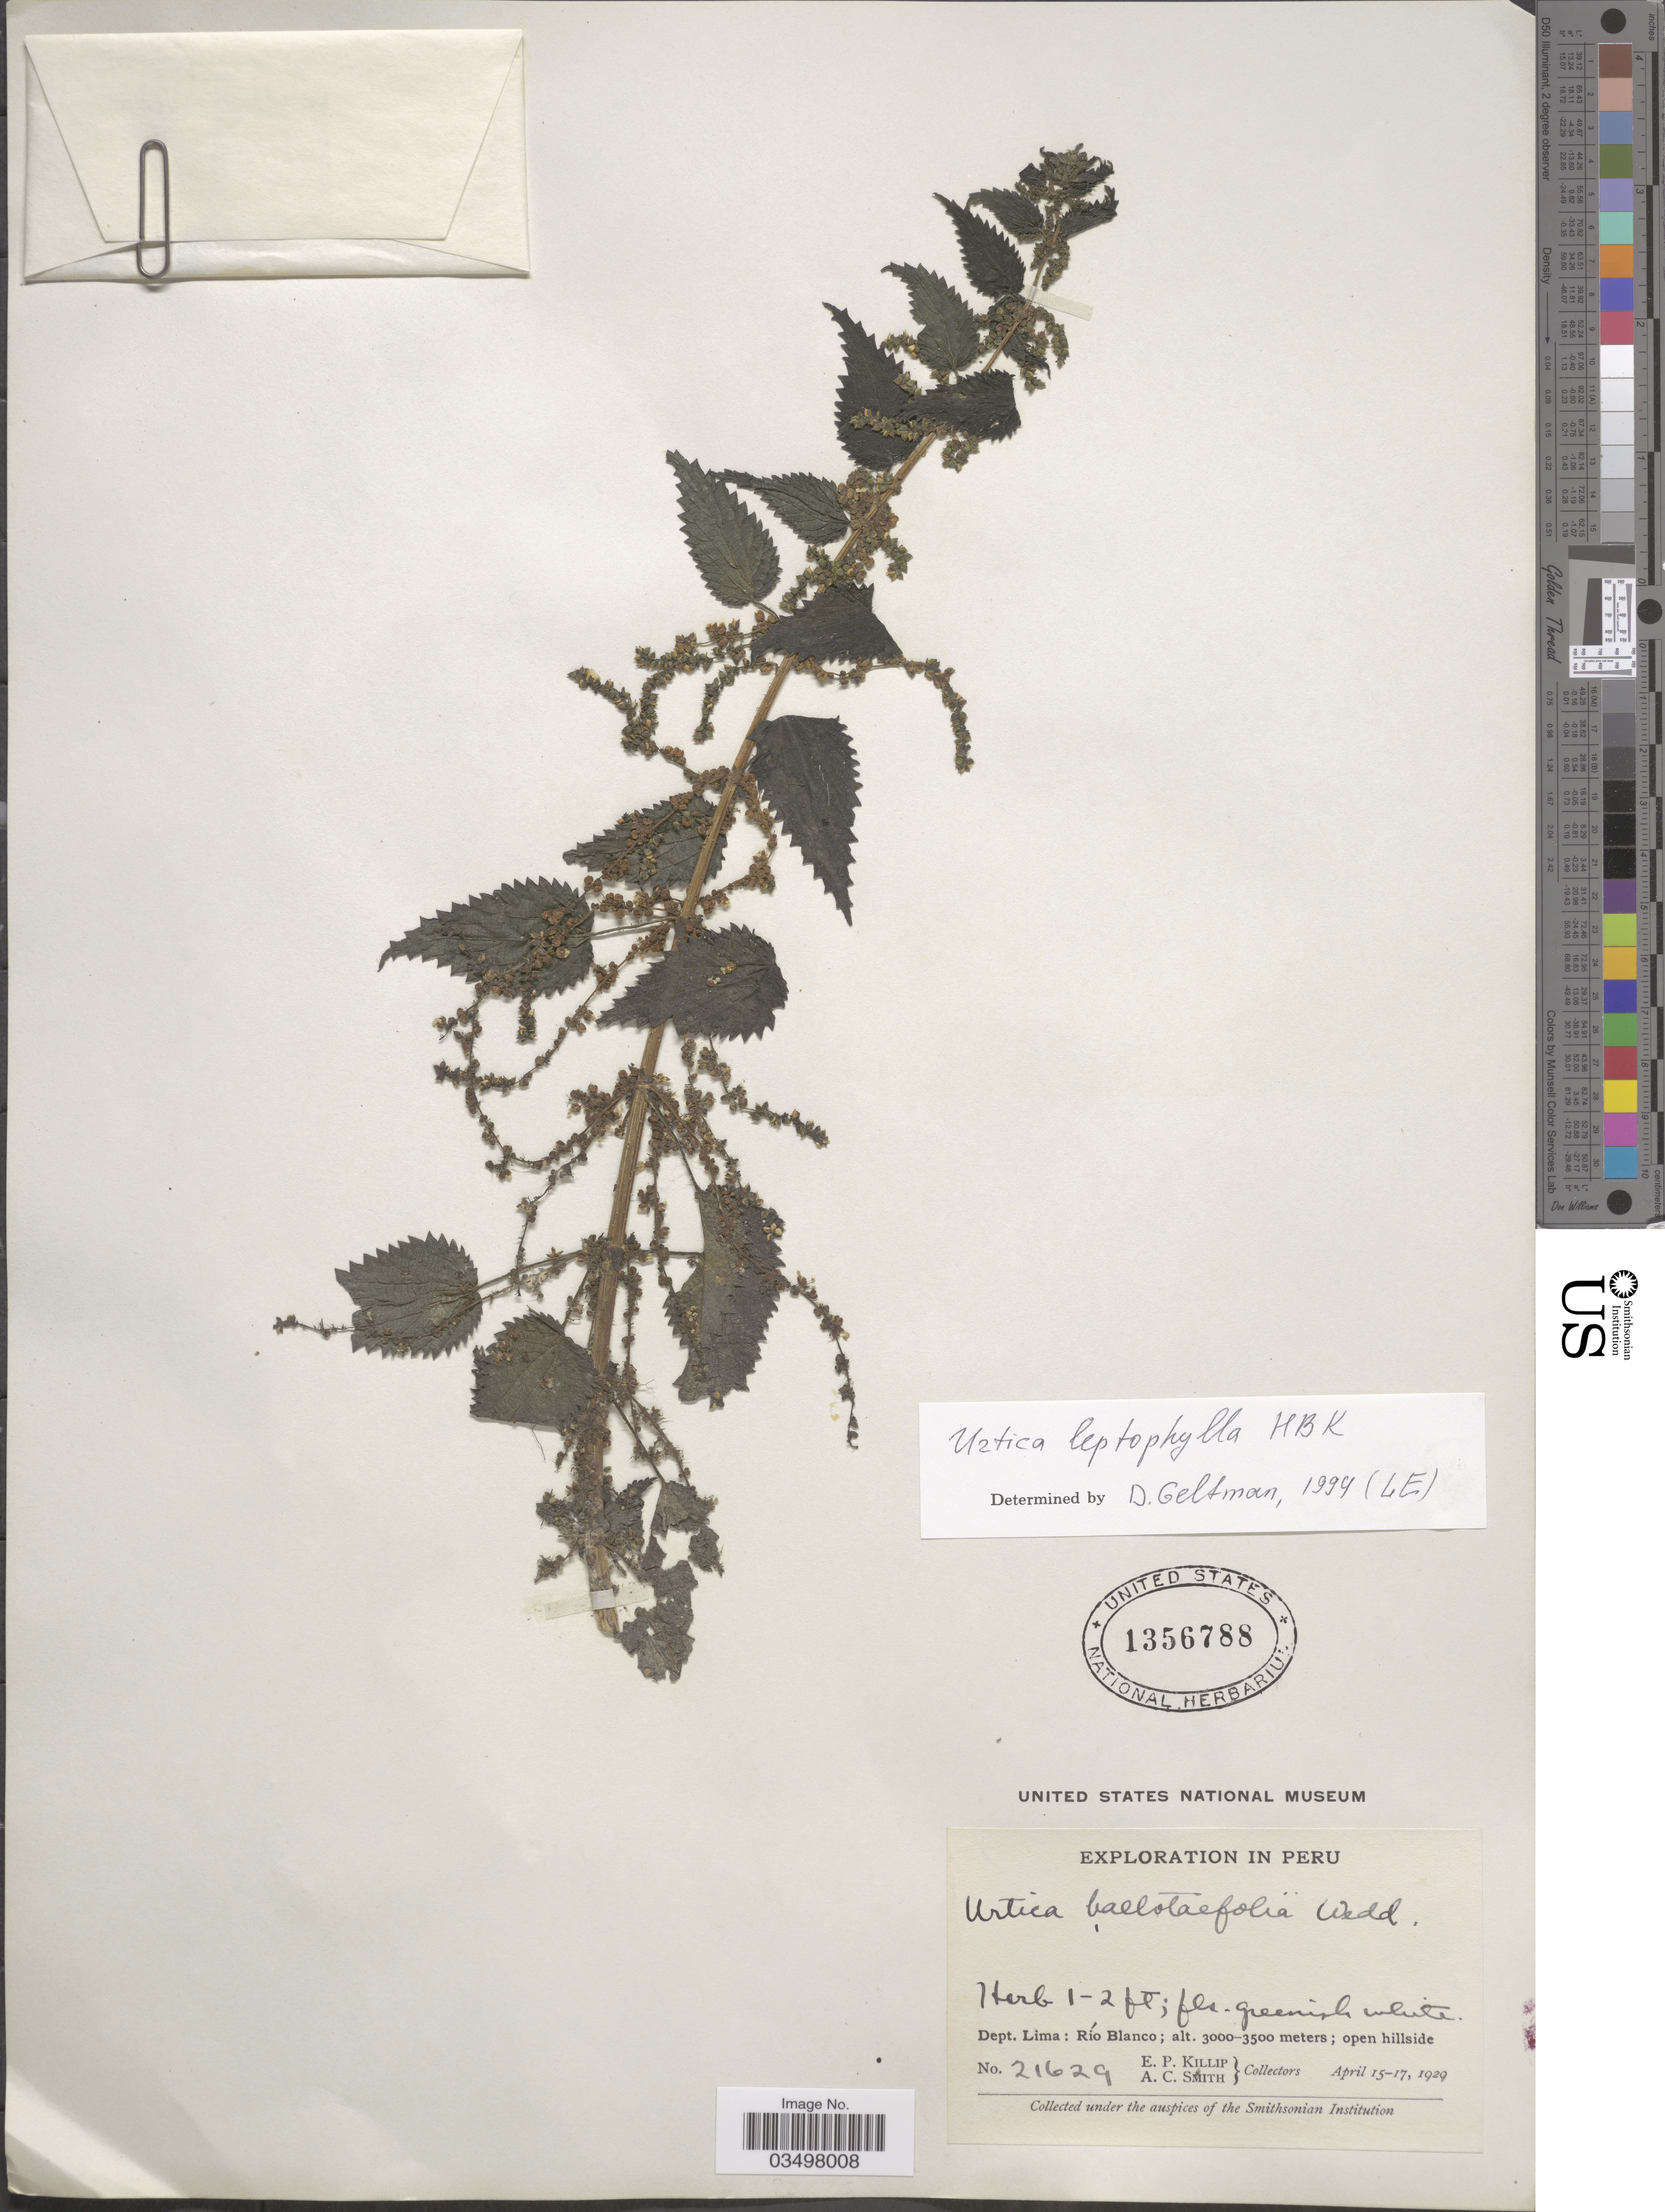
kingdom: Plantae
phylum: Tracheophyta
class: Magnoliopsida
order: Rosales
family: Urticaceae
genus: Urtica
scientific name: Urtica leptophylla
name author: Kunth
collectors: E. P. Killip & A. C. Smith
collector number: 21629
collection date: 1929-04-15/1929-04-17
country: Peru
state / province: Lima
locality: Dept. Lima: Río Blanco.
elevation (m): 3000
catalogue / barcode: US 1356788